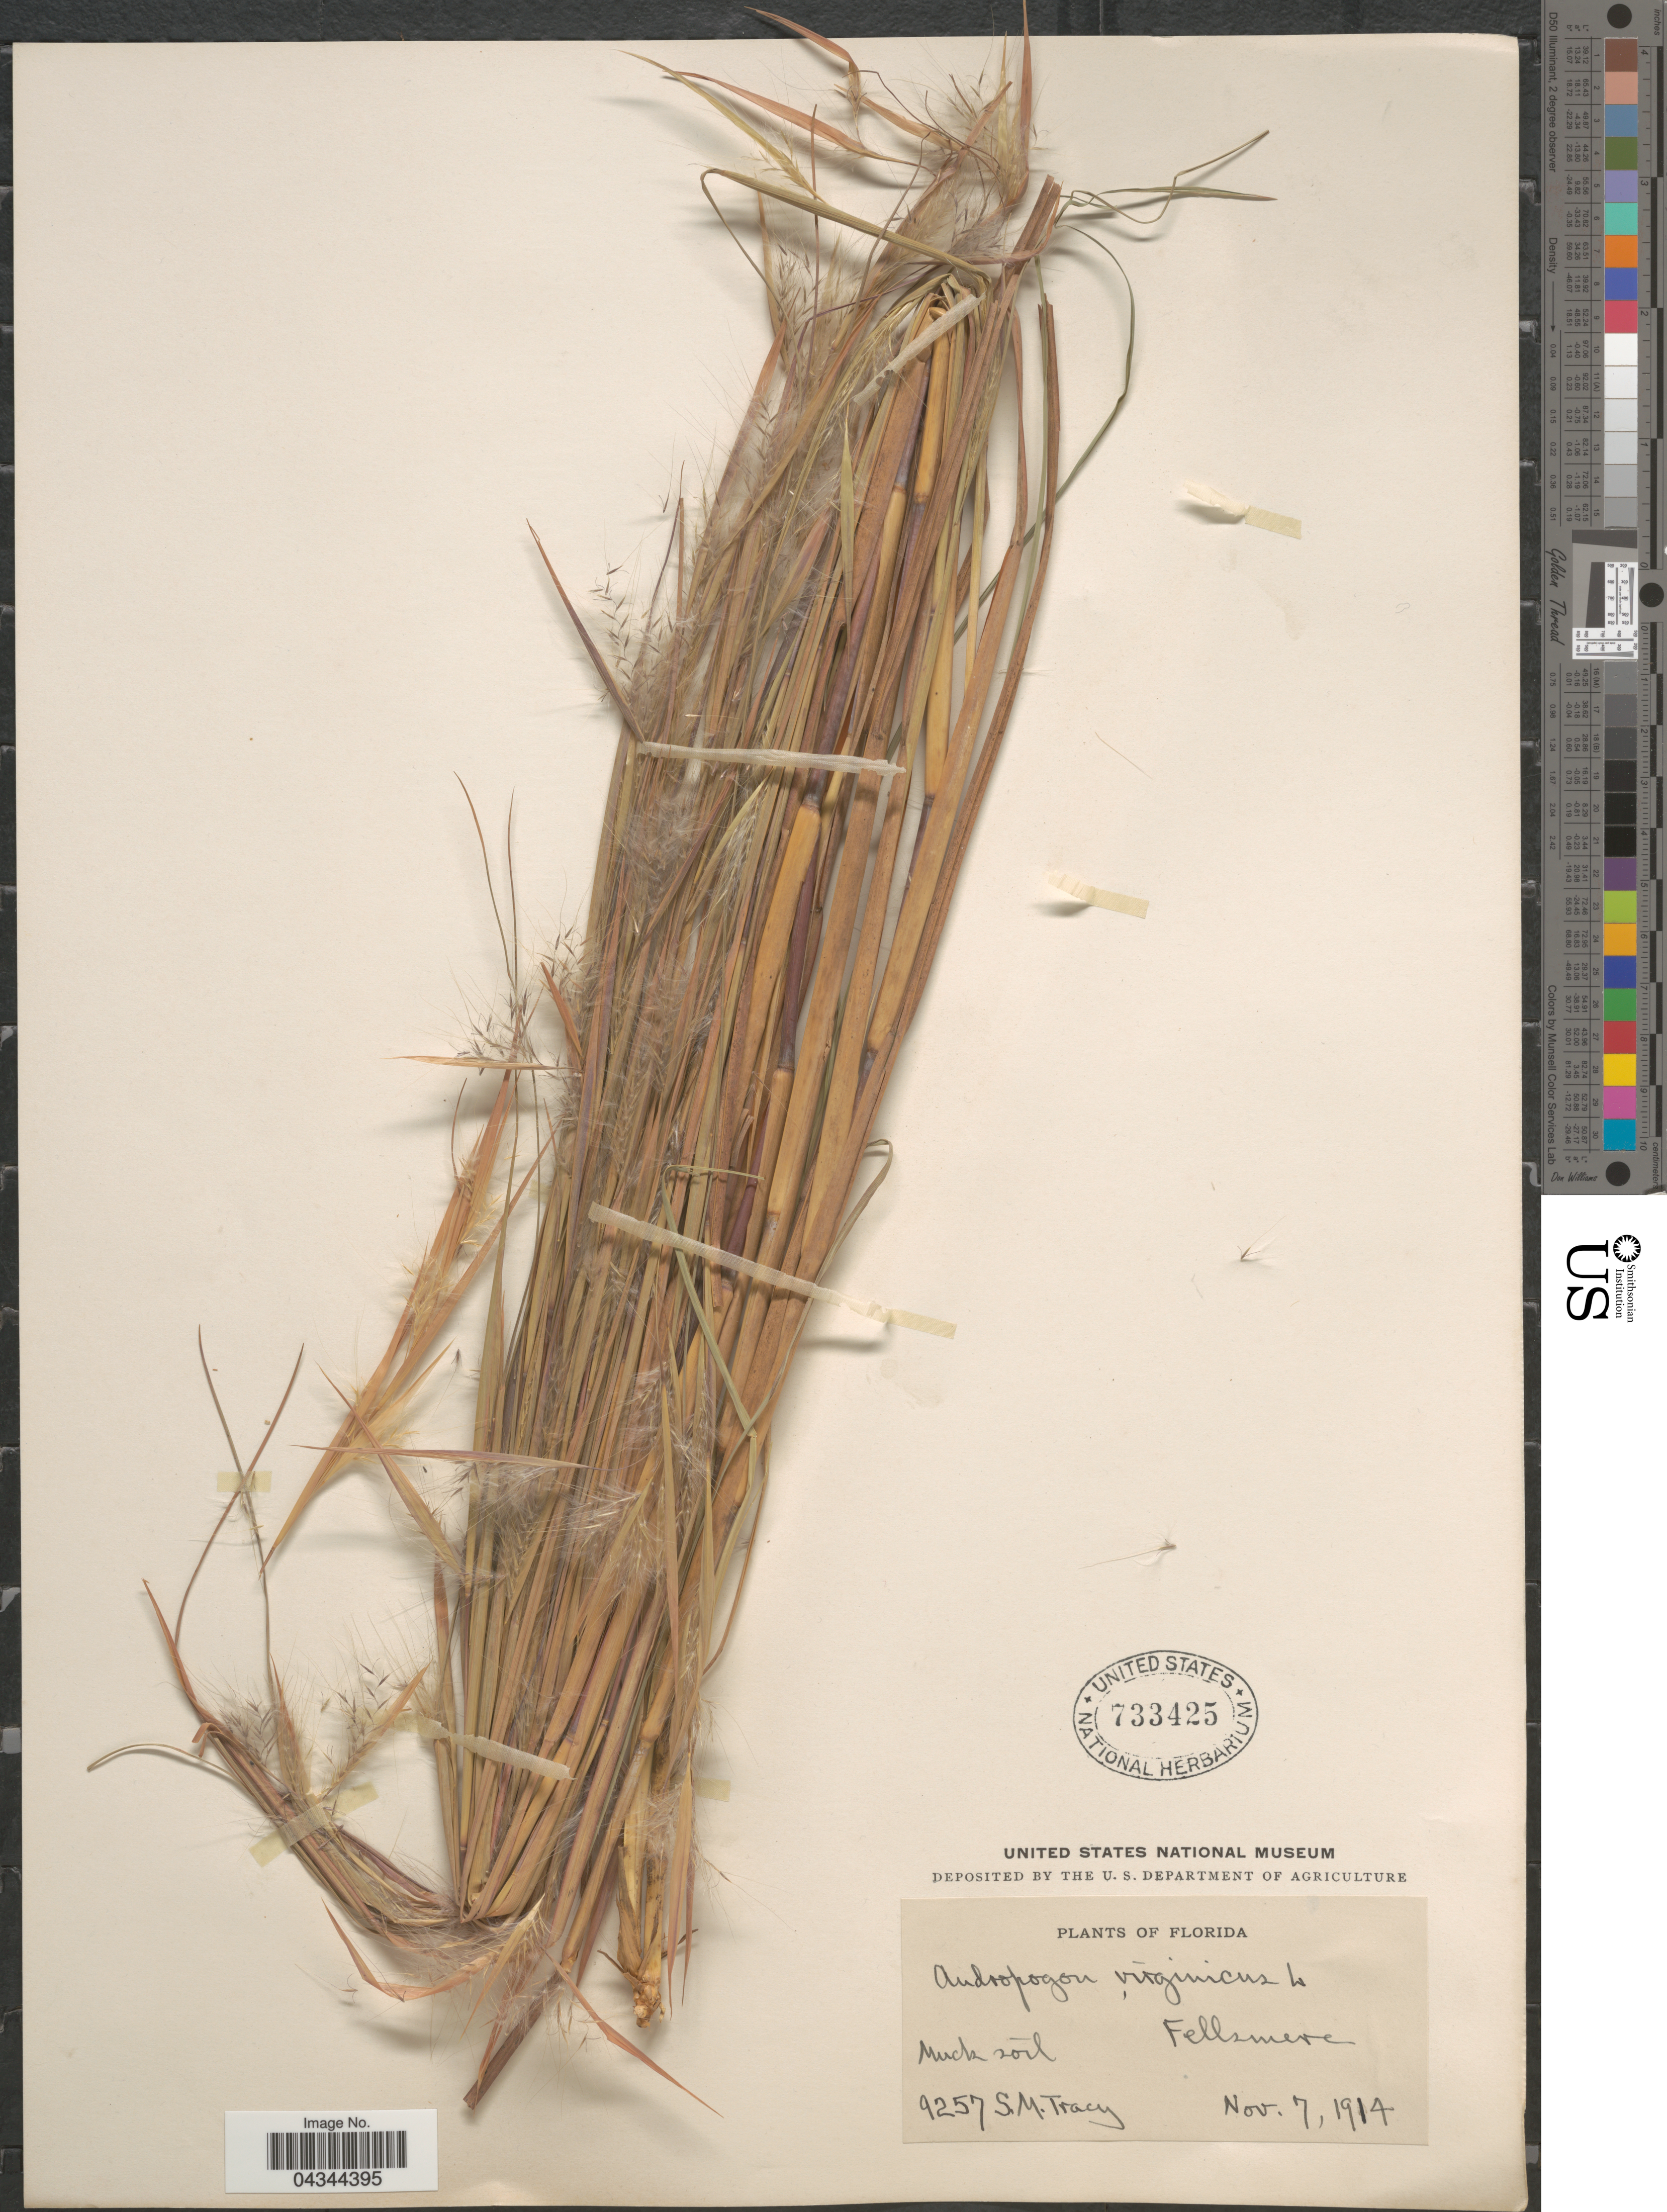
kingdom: Plantae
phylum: Tracheophyta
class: Liliopsida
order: Poales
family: Poaceae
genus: Andropogon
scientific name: Andropogon virginicus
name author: L.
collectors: S. M. Tracy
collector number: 9257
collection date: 1914-11-07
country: United States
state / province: Florida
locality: Fellsmere.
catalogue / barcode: US 733425